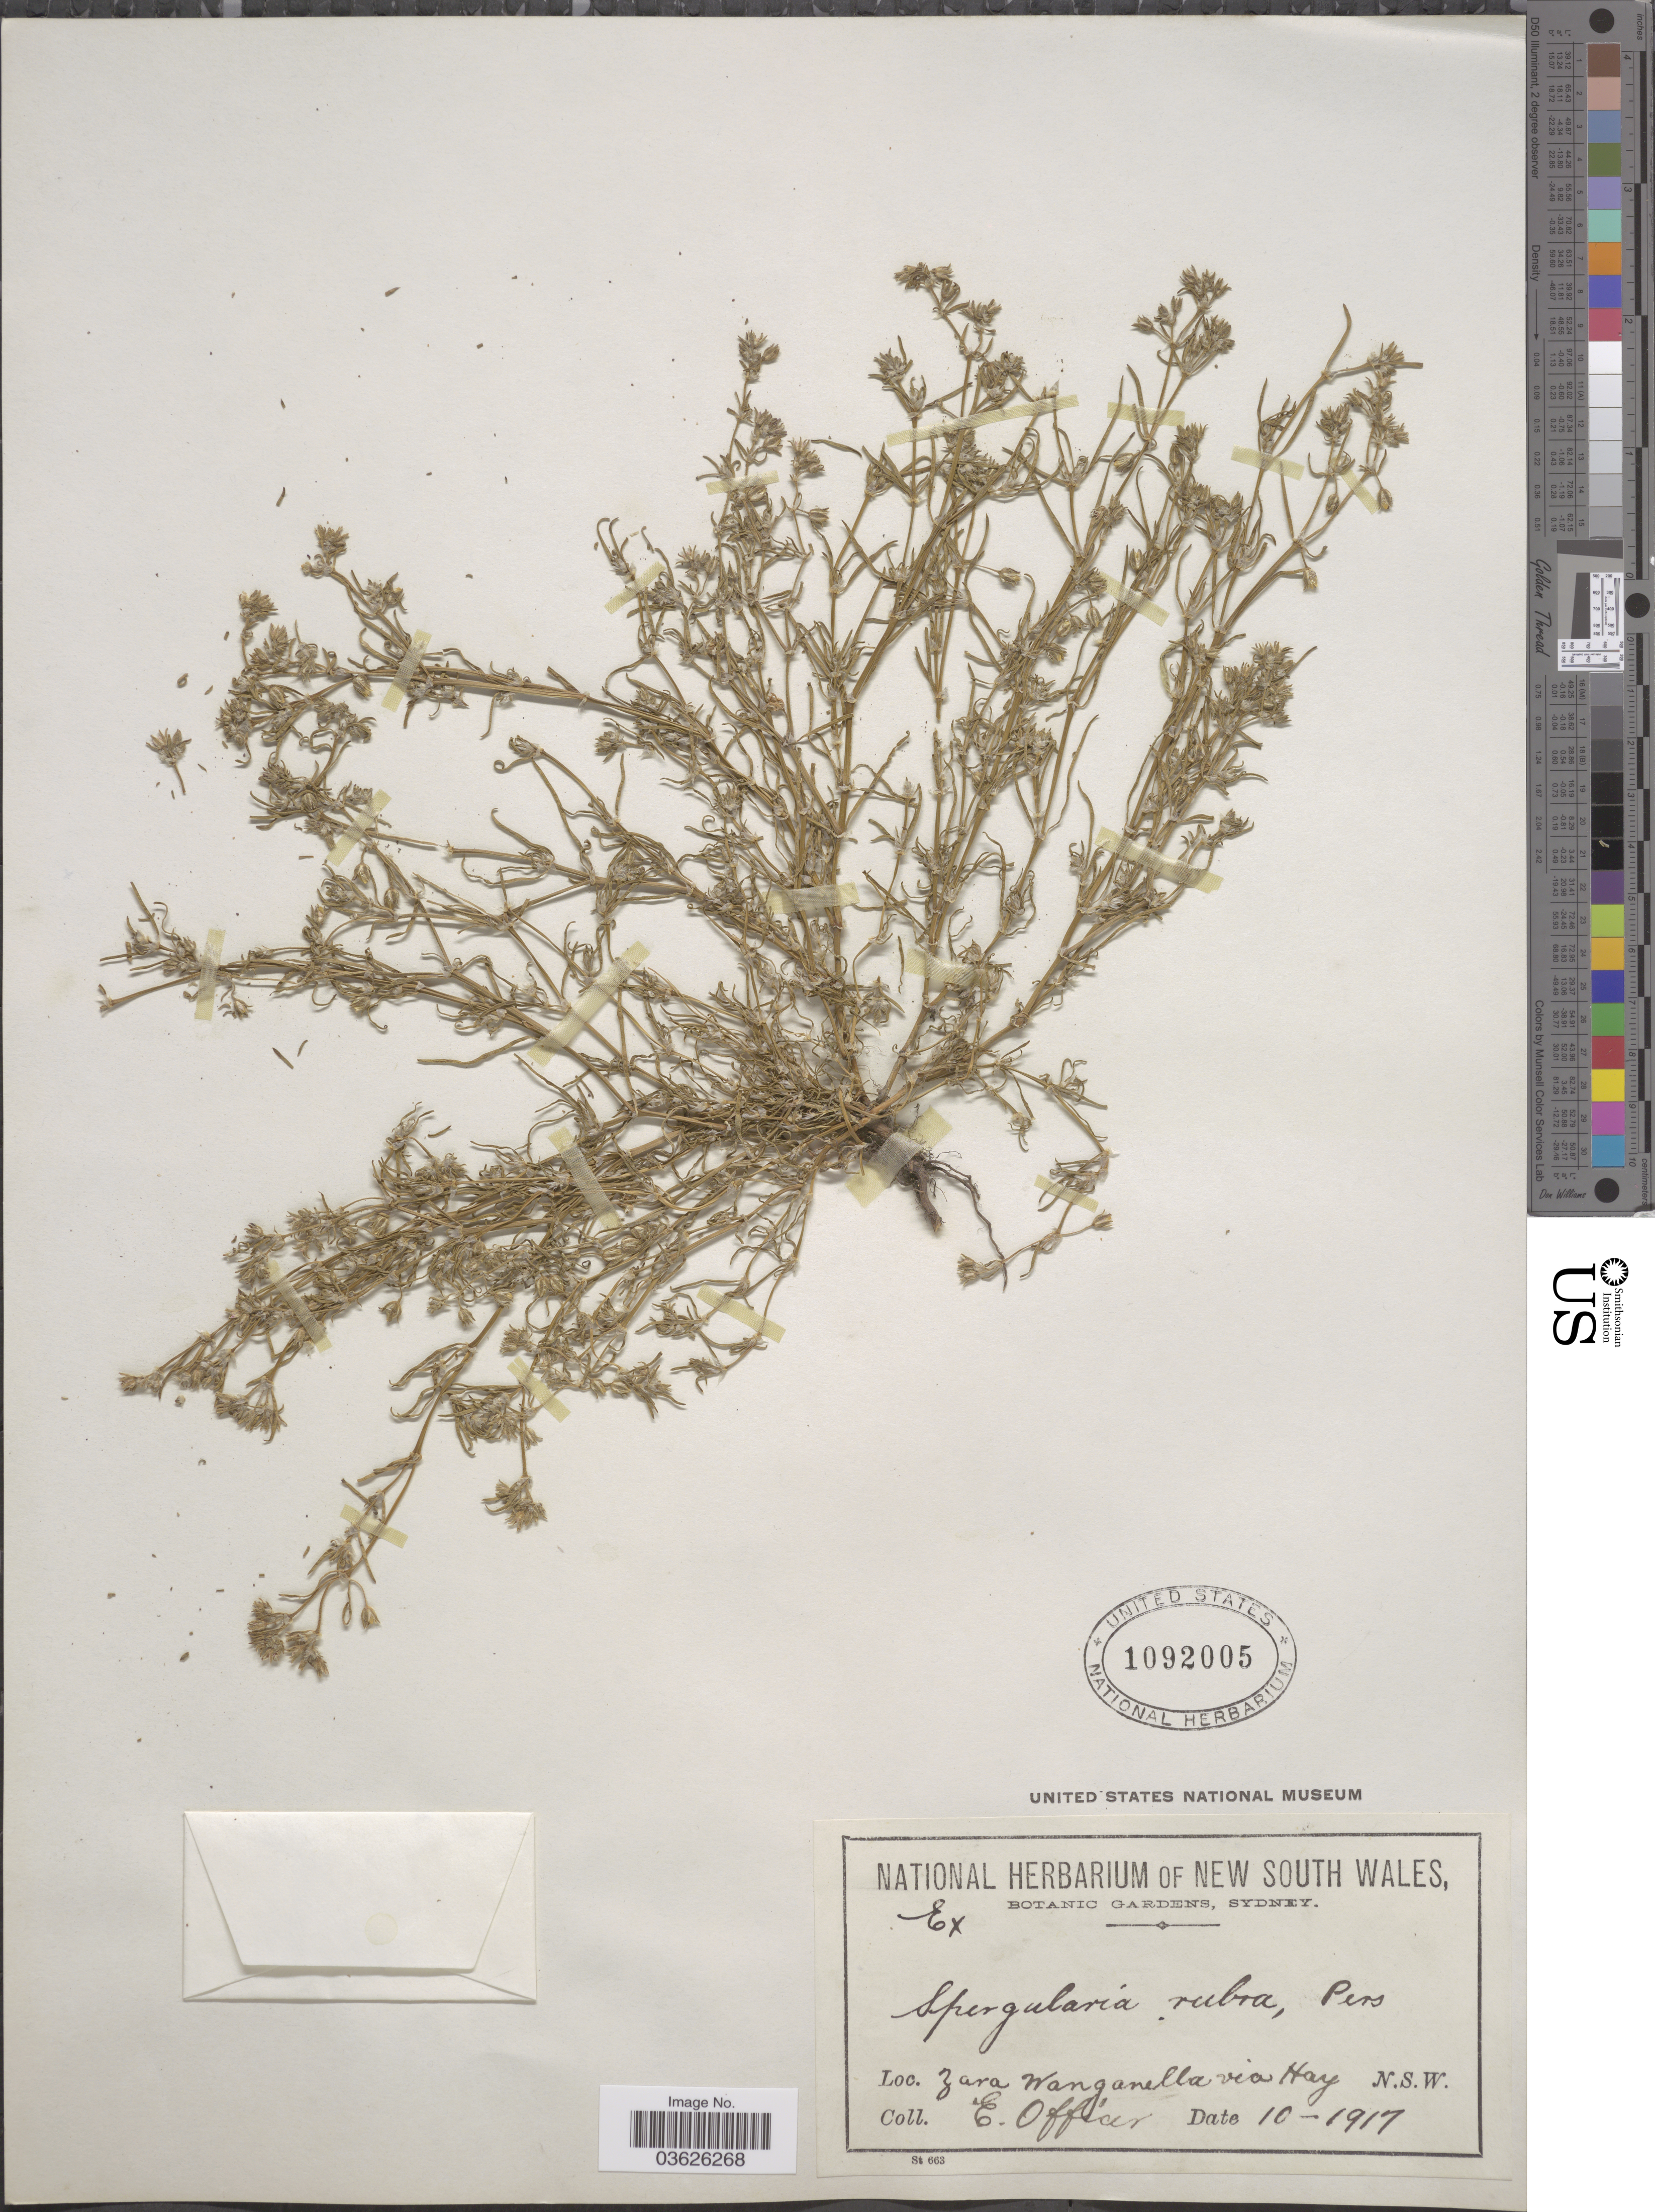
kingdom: Plantae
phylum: Tracheophyta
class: Magnoliopsida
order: Caryophyllales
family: Caryophyllaceae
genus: Spergularia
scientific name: Spergularia rubra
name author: (L.) J. Presl & C. Presl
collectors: E. Officer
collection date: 1917-10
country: Australia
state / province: New South Wales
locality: Zara Wanganella via Hay N.S.W.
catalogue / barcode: US 1092005